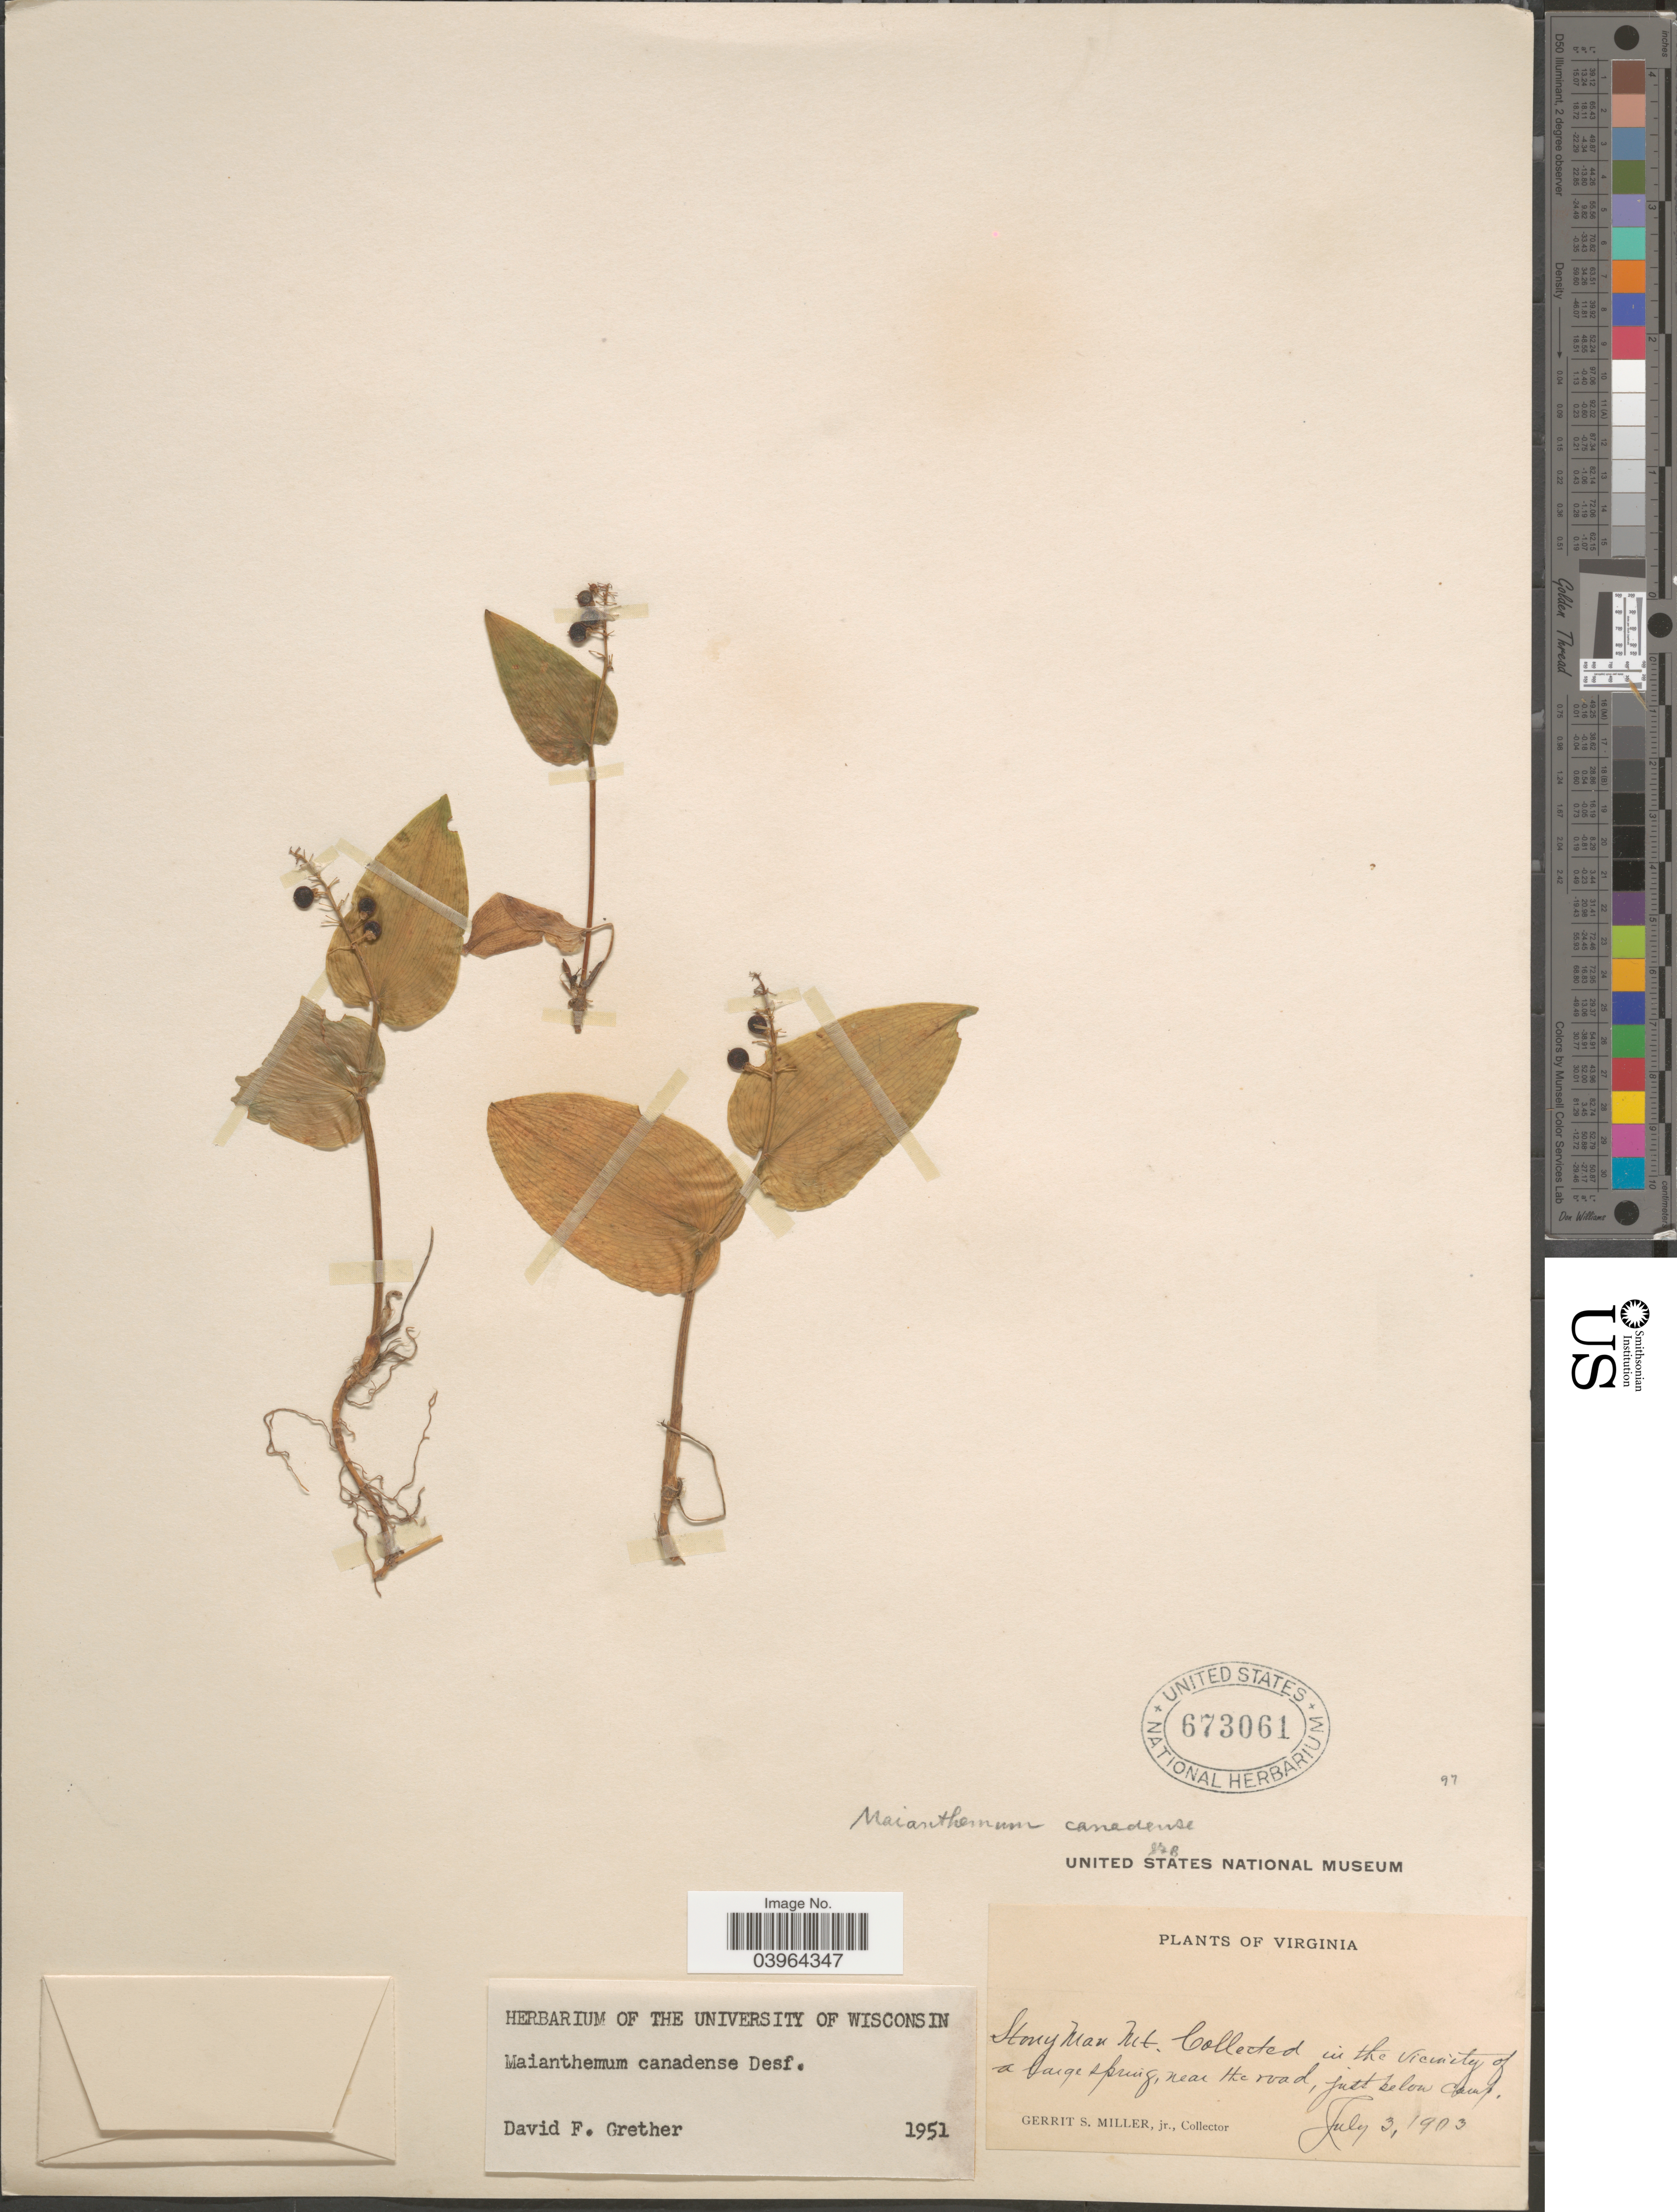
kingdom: Plantae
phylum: Tracheophyta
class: Liliopsida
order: Asparagales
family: Asparagaceae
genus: Maianthemum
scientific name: Maianthemum canadense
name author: Desf.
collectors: G. S. Miller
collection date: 1903-07-02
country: United States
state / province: Virginia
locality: Stonyman Mt. In the vicinity of a large spring, near the road, just below camp.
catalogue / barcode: US 673061